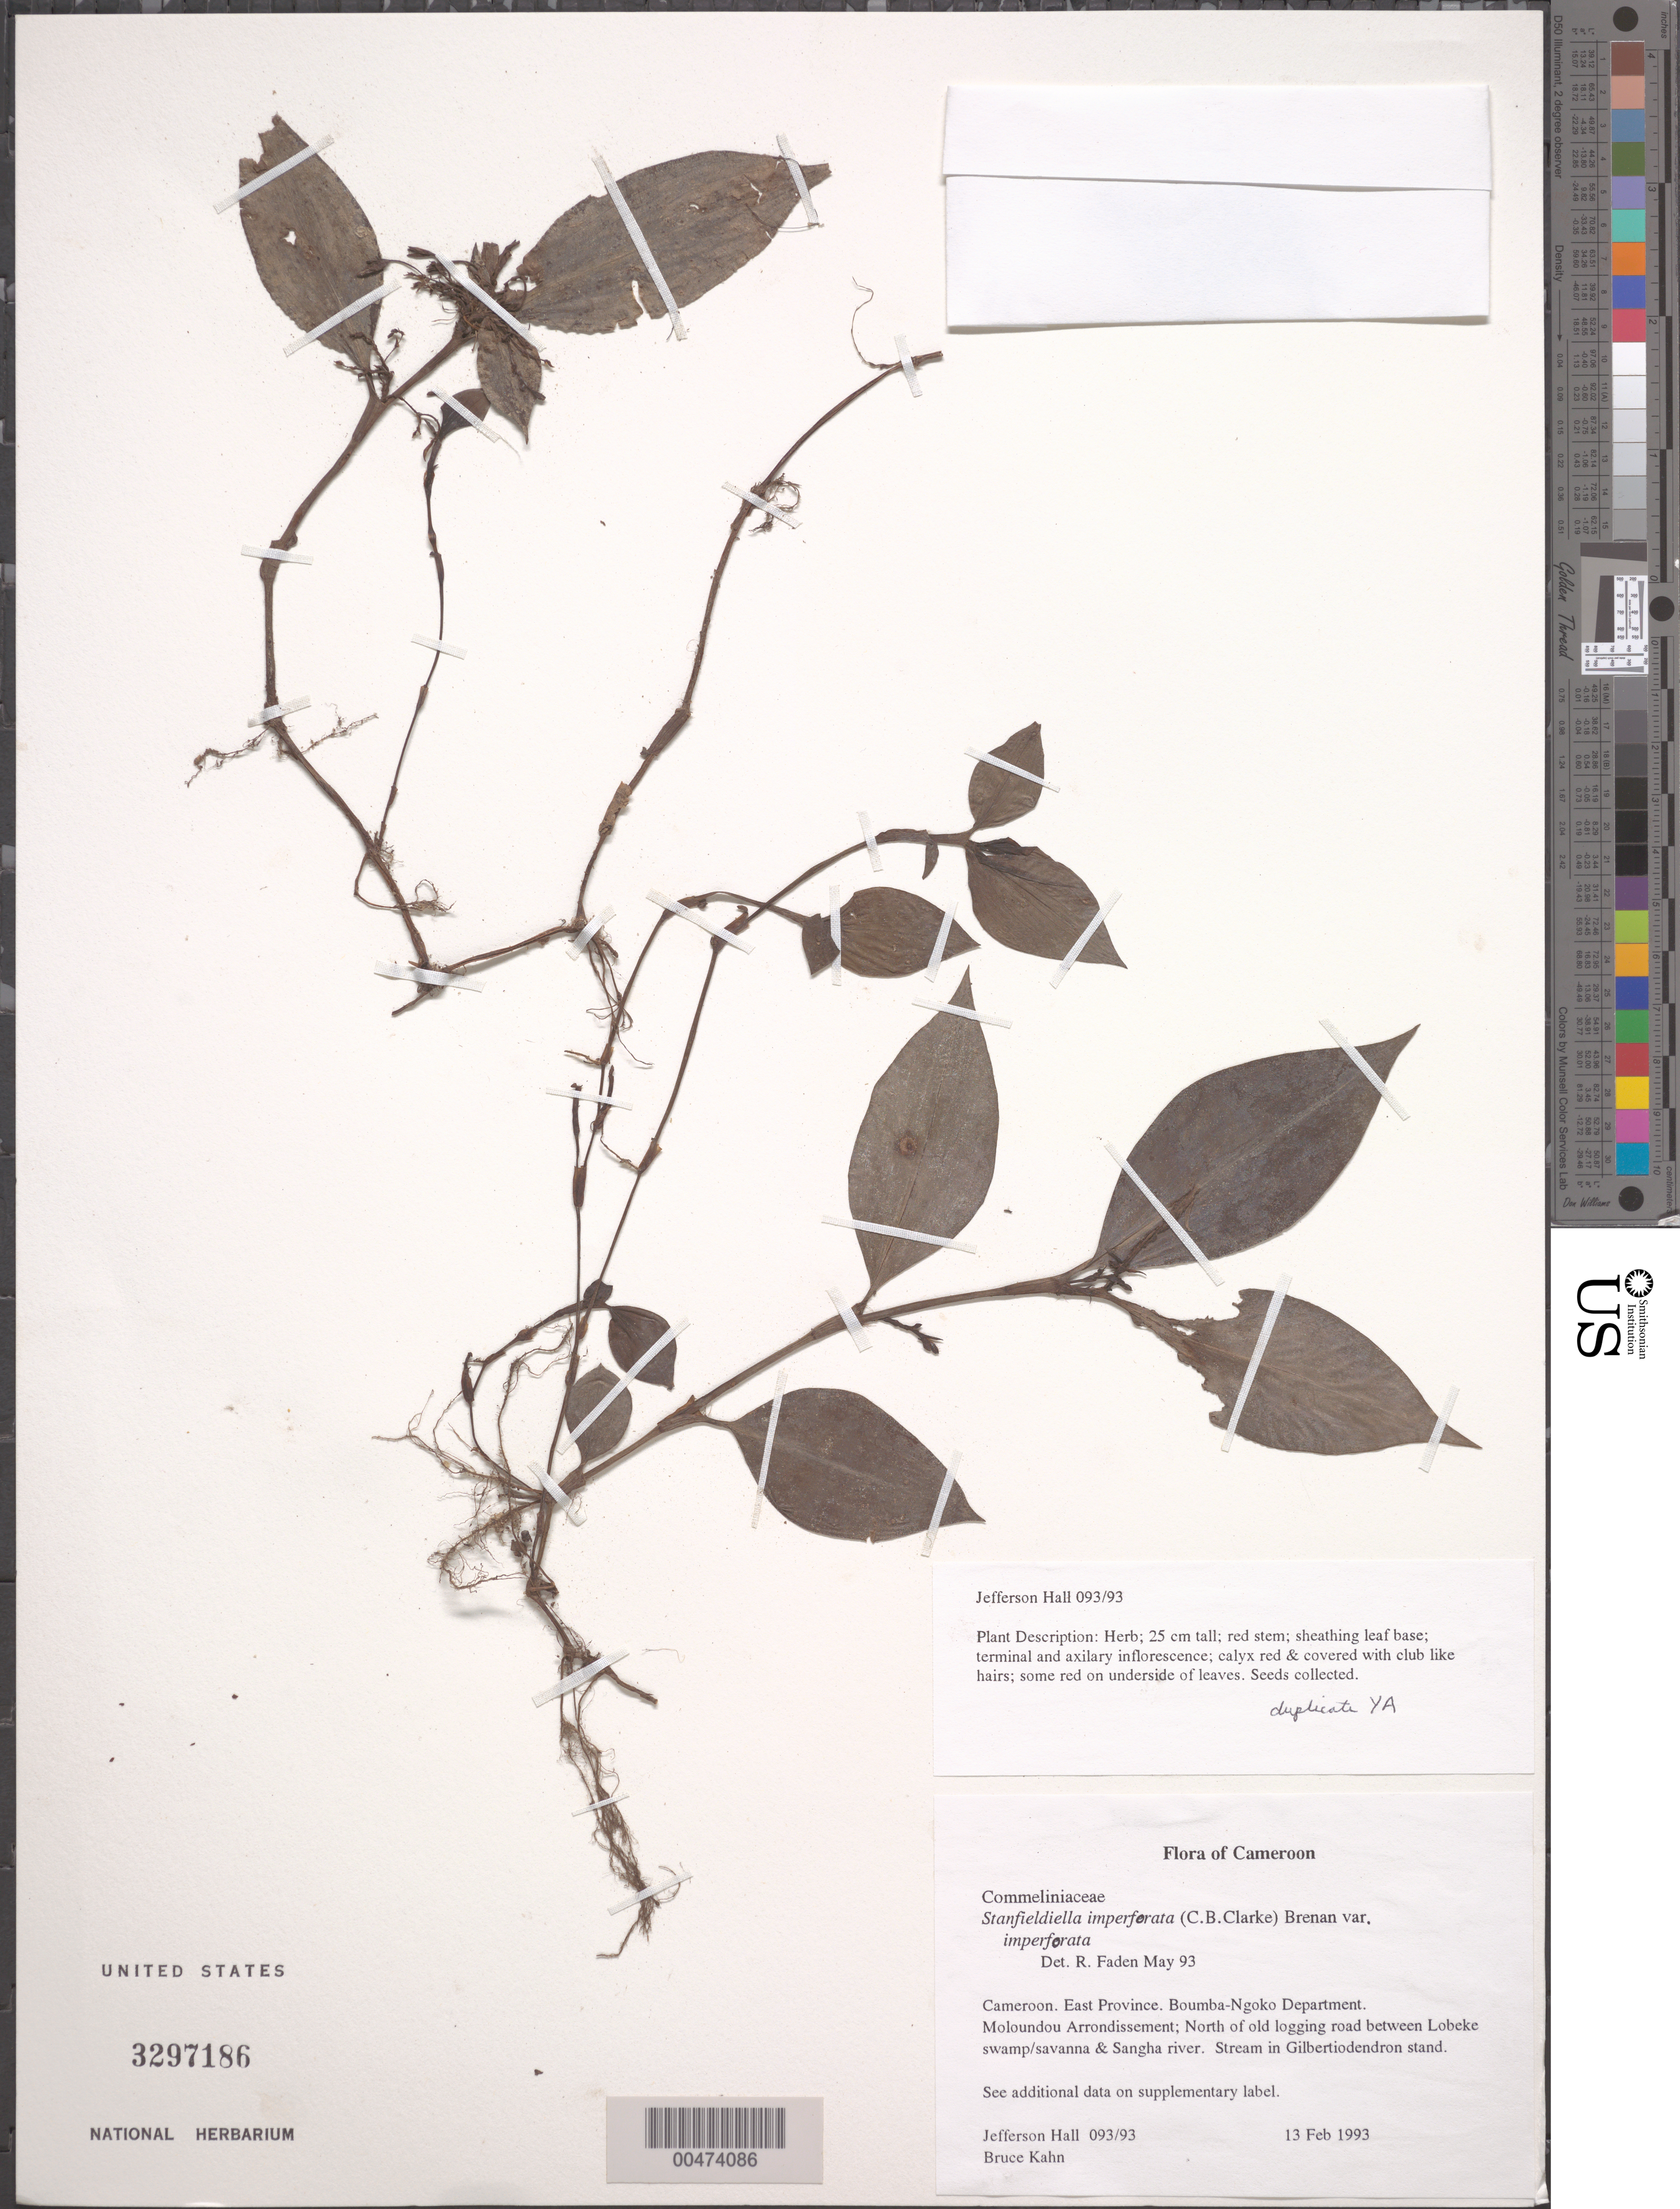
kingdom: Plantae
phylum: Tracheophyta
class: Liliopsida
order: Commelinales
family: Commelinaceae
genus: Stanfieldiella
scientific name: Stanfieldiella imperforata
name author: (C.B. Clarke) Brenan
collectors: J. Hall & B. Kahn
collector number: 093/93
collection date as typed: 13 Feb 1993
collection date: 1993-02-13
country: Cameroon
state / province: Est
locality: Boumba-ngoko, moloundou arrondissement, between lobeke swamp and sanghriver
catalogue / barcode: US 3297186